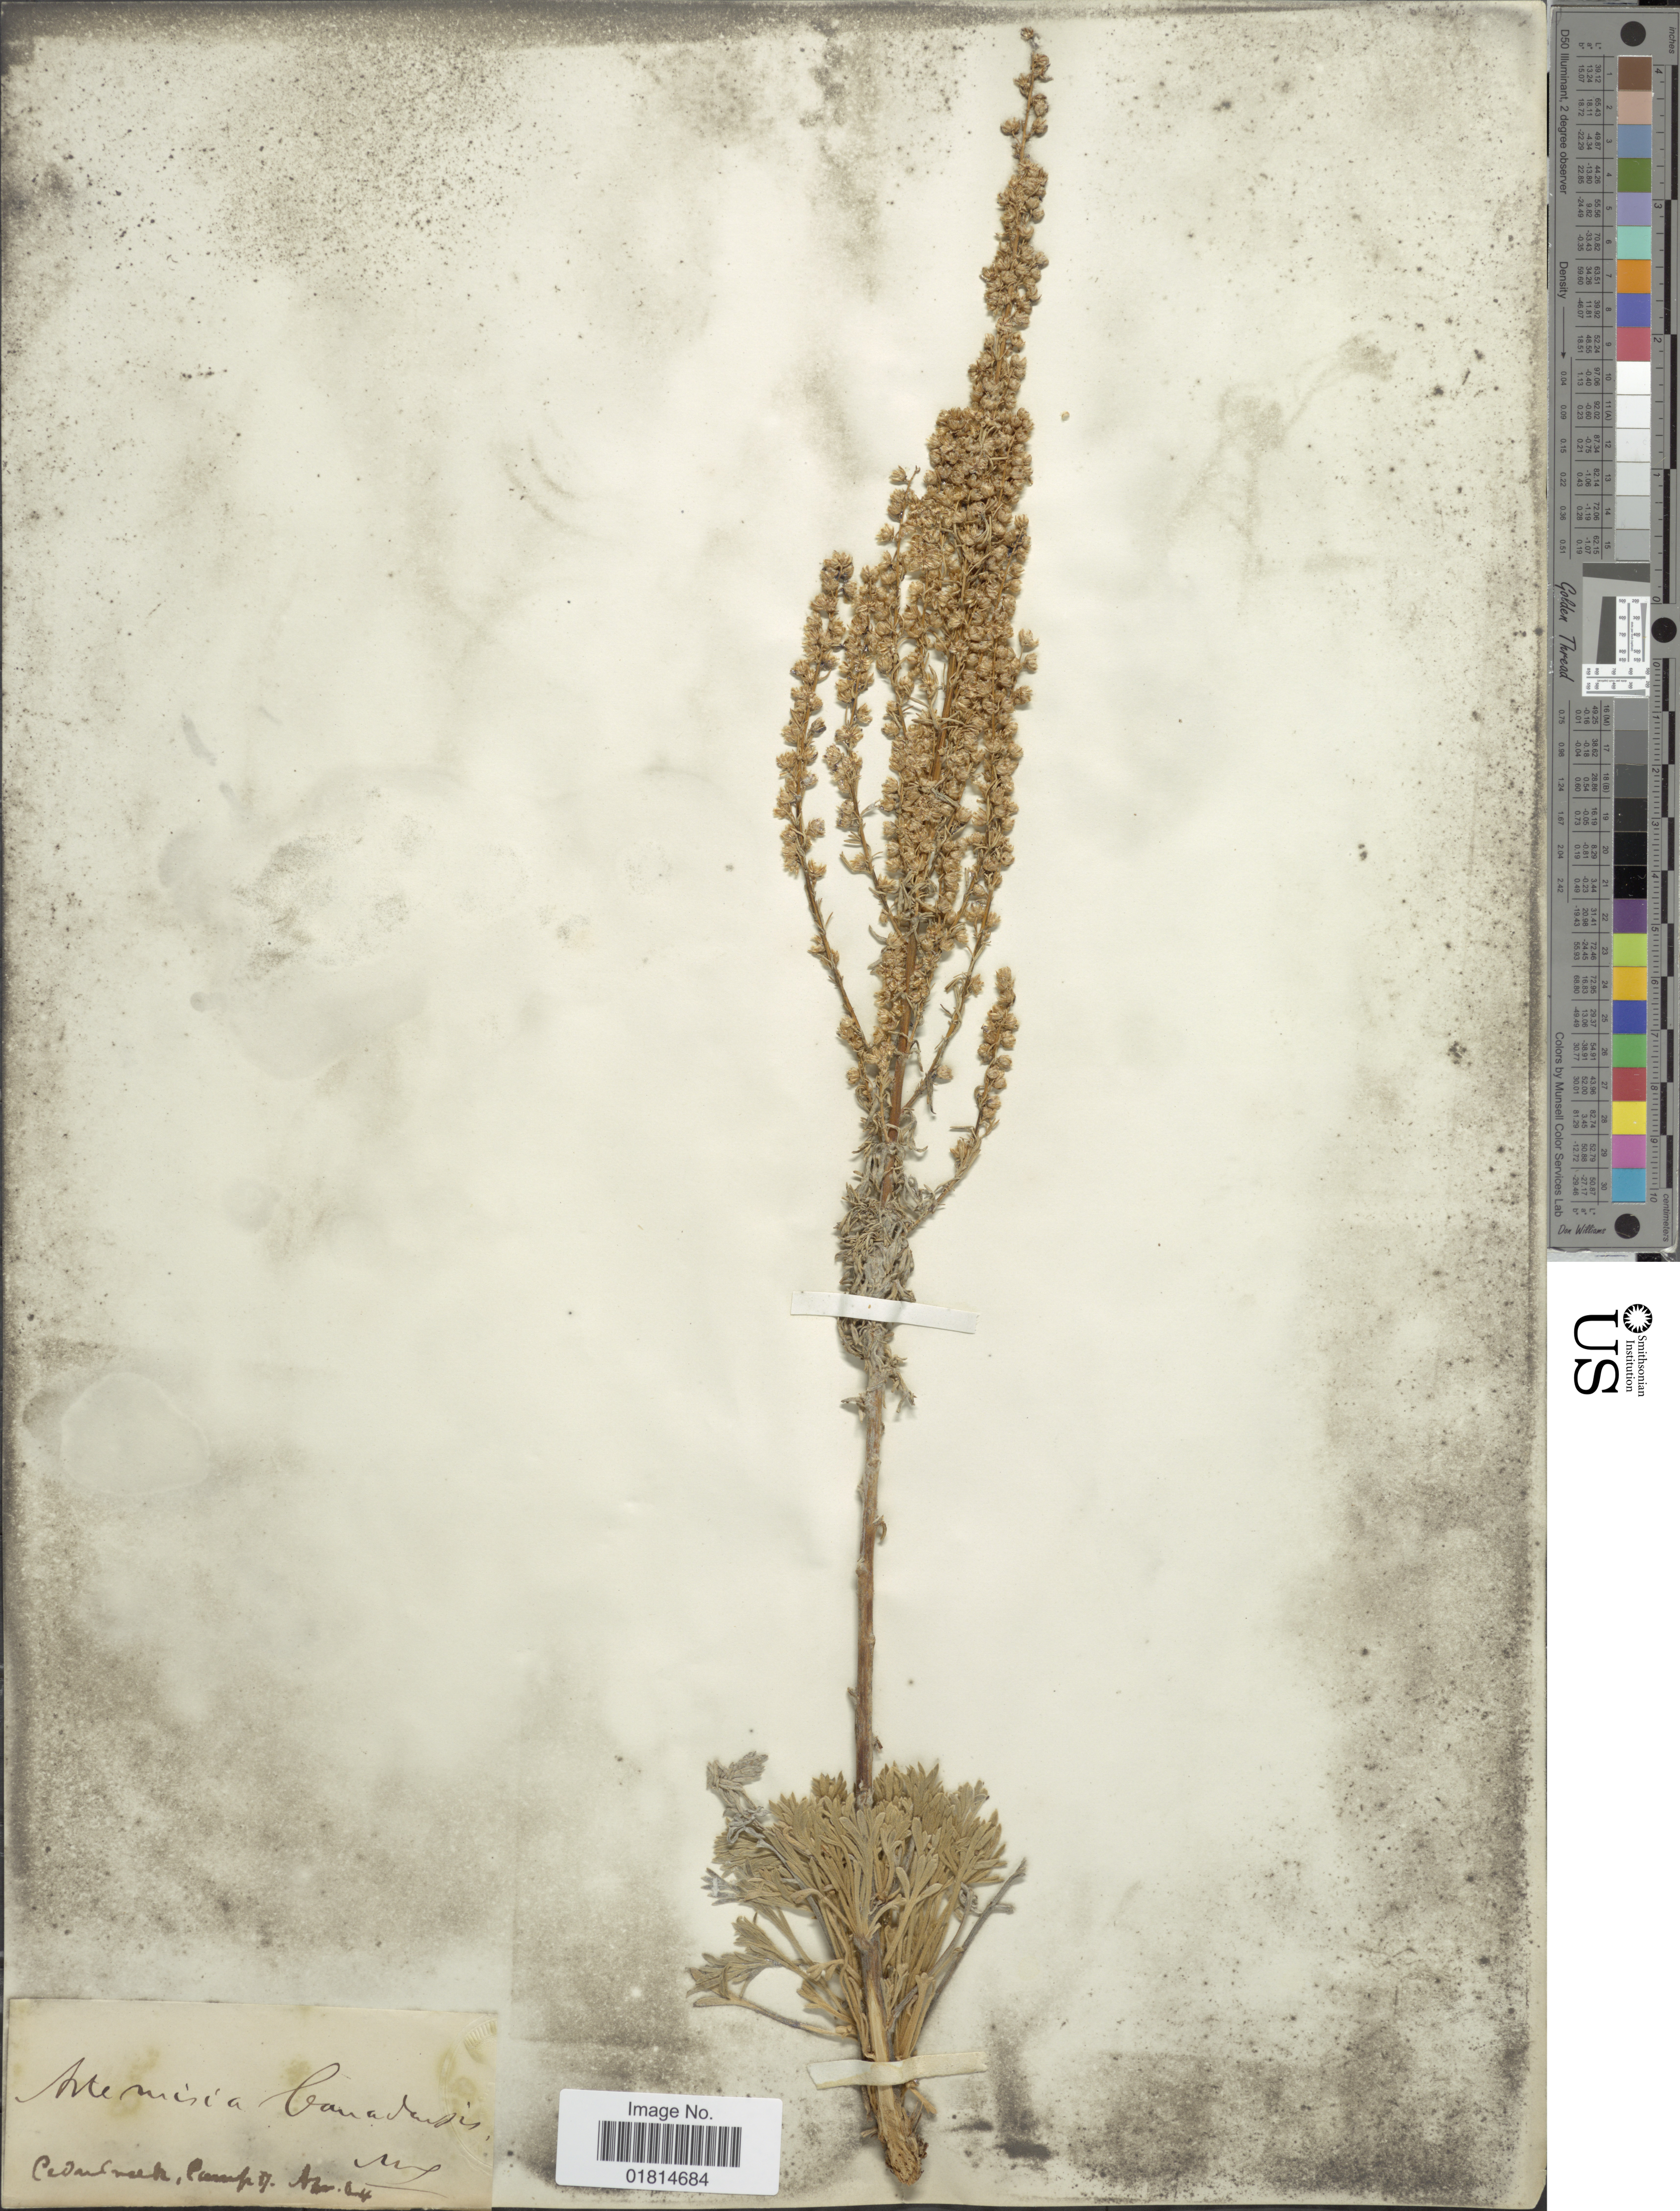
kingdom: Plantae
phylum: Tracheophyta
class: Magnoliopsida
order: Asterales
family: Asteraceae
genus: Artemisia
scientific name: Artemisia camporum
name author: Rydb.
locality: Cedar near Camp 17, [illegible text].[interpreted]